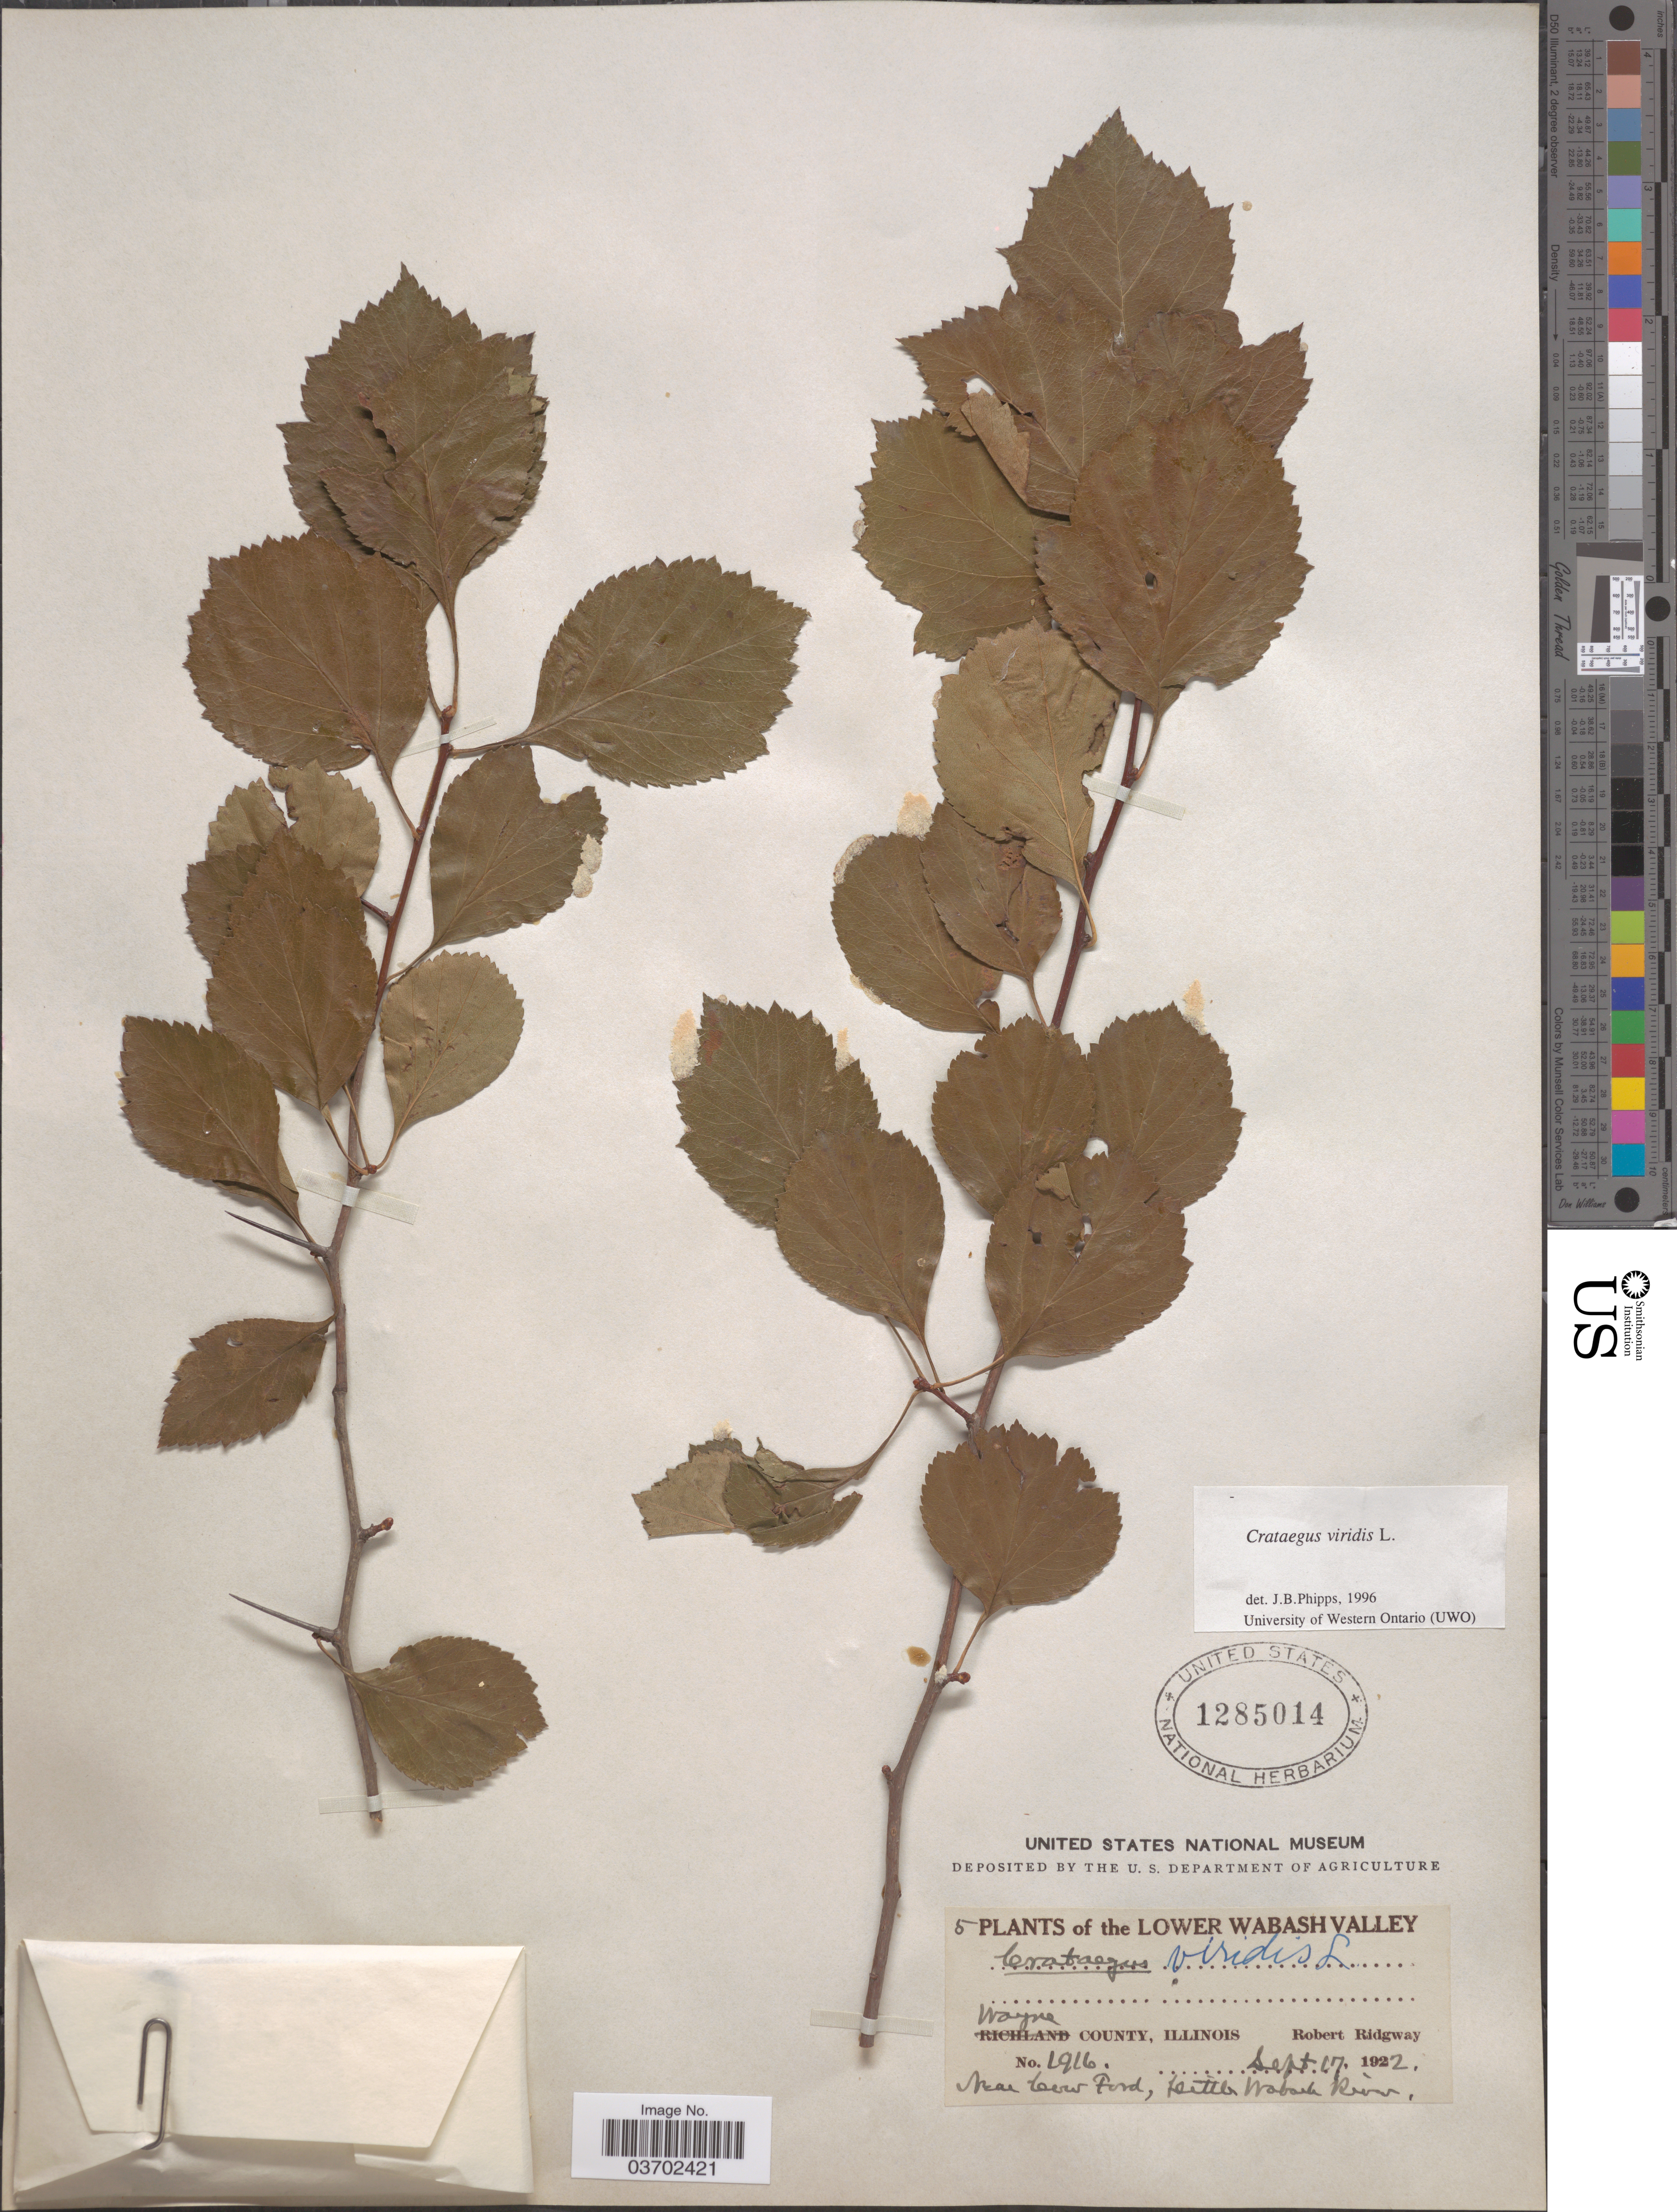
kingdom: Plantae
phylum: Tracheophyta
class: Magnoliopsida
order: Rosales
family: Rosaceae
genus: Crataegus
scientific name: Crataegus viridis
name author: L.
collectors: R. Ridgway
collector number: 1916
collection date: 1922-09-17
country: United States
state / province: Illinois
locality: The Lower Wabash Valley. Wayne County. Near Crew Ford, Little Wabash River.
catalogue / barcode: US 1285014